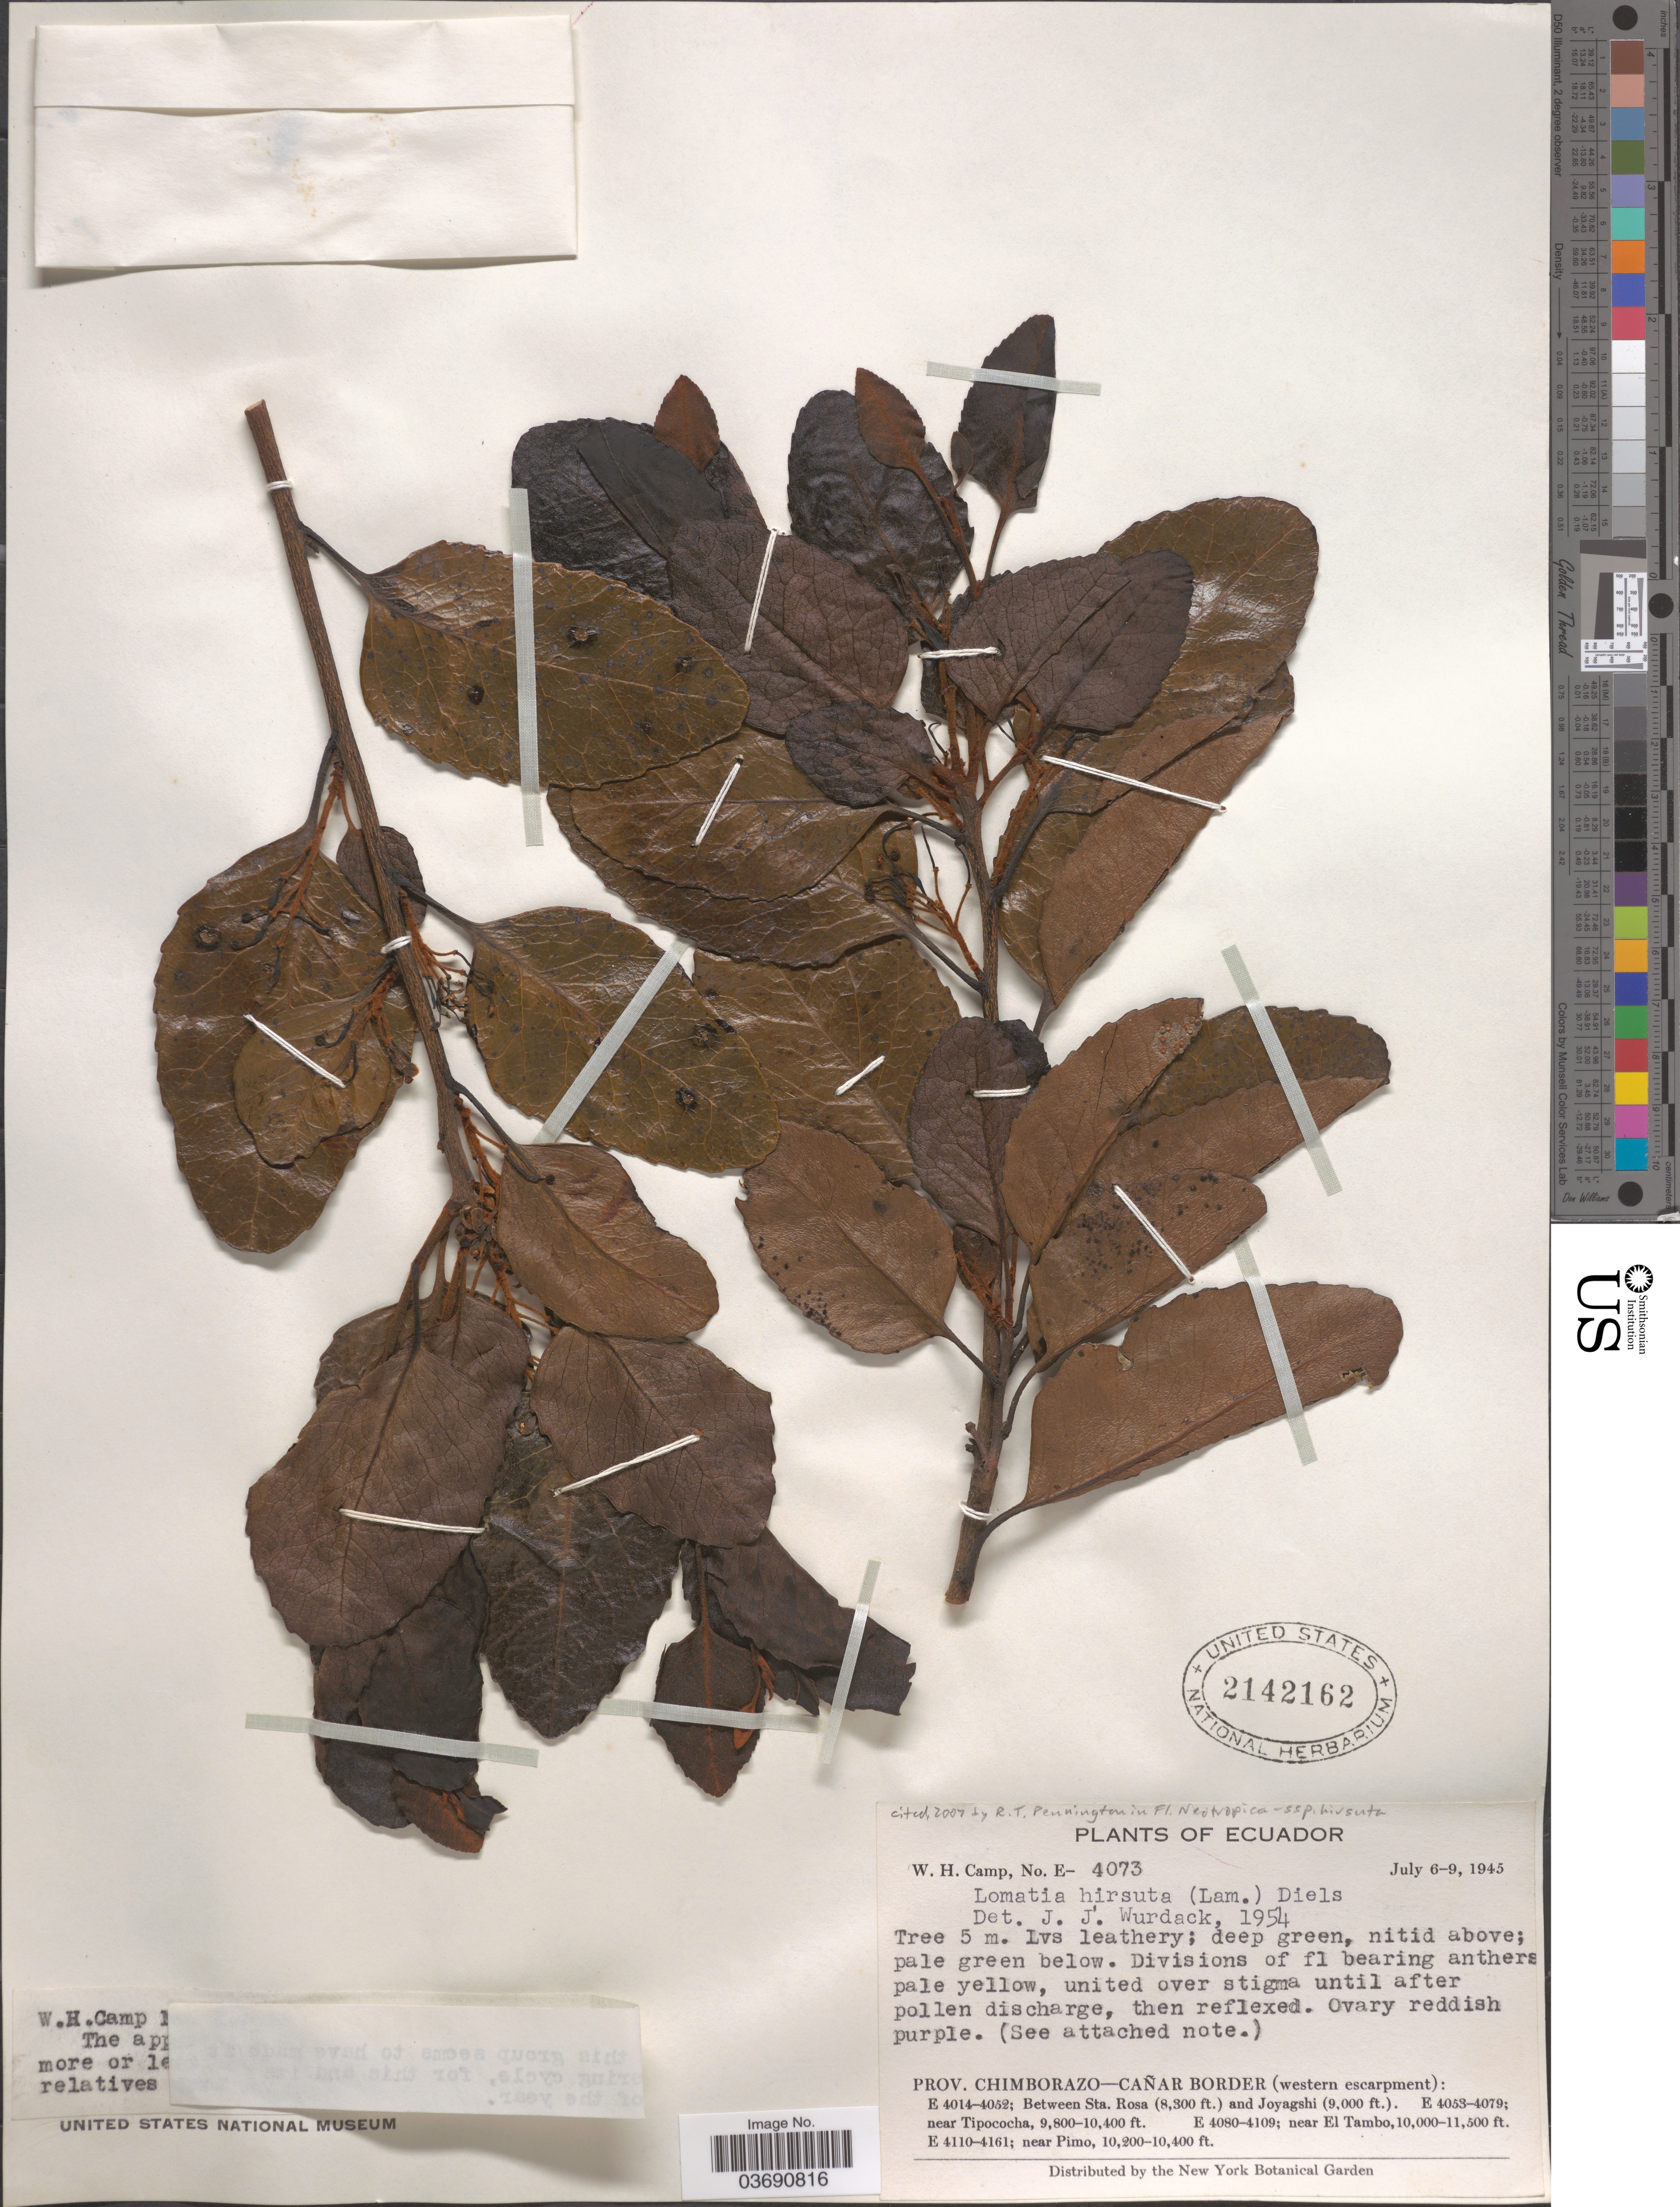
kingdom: Plantae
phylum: Tracheophyta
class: Magnoliopsida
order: Proteales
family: Proteaceae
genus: Lomatia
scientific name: Lomatia hirsuta subsp. hirsuta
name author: (Lam.) Diels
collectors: W. H. Camp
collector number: E-4073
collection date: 1945-07-06/1945-07-09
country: Ecuador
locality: Prov. Chimborazo-Cañar Border (western escarpment): E 4014-4052; Between Sta. Rosa (8,300 ft.) and Joyagshi (9,000 ft.). E 4053-4079; near Tipococha, 9,800-10,400 ft. E 4080-4109; near El Tambo, 10,000-11,500 ft. E 4110-4161; near Pimo, 10,200-10,400 ft.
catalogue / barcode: US 2142162